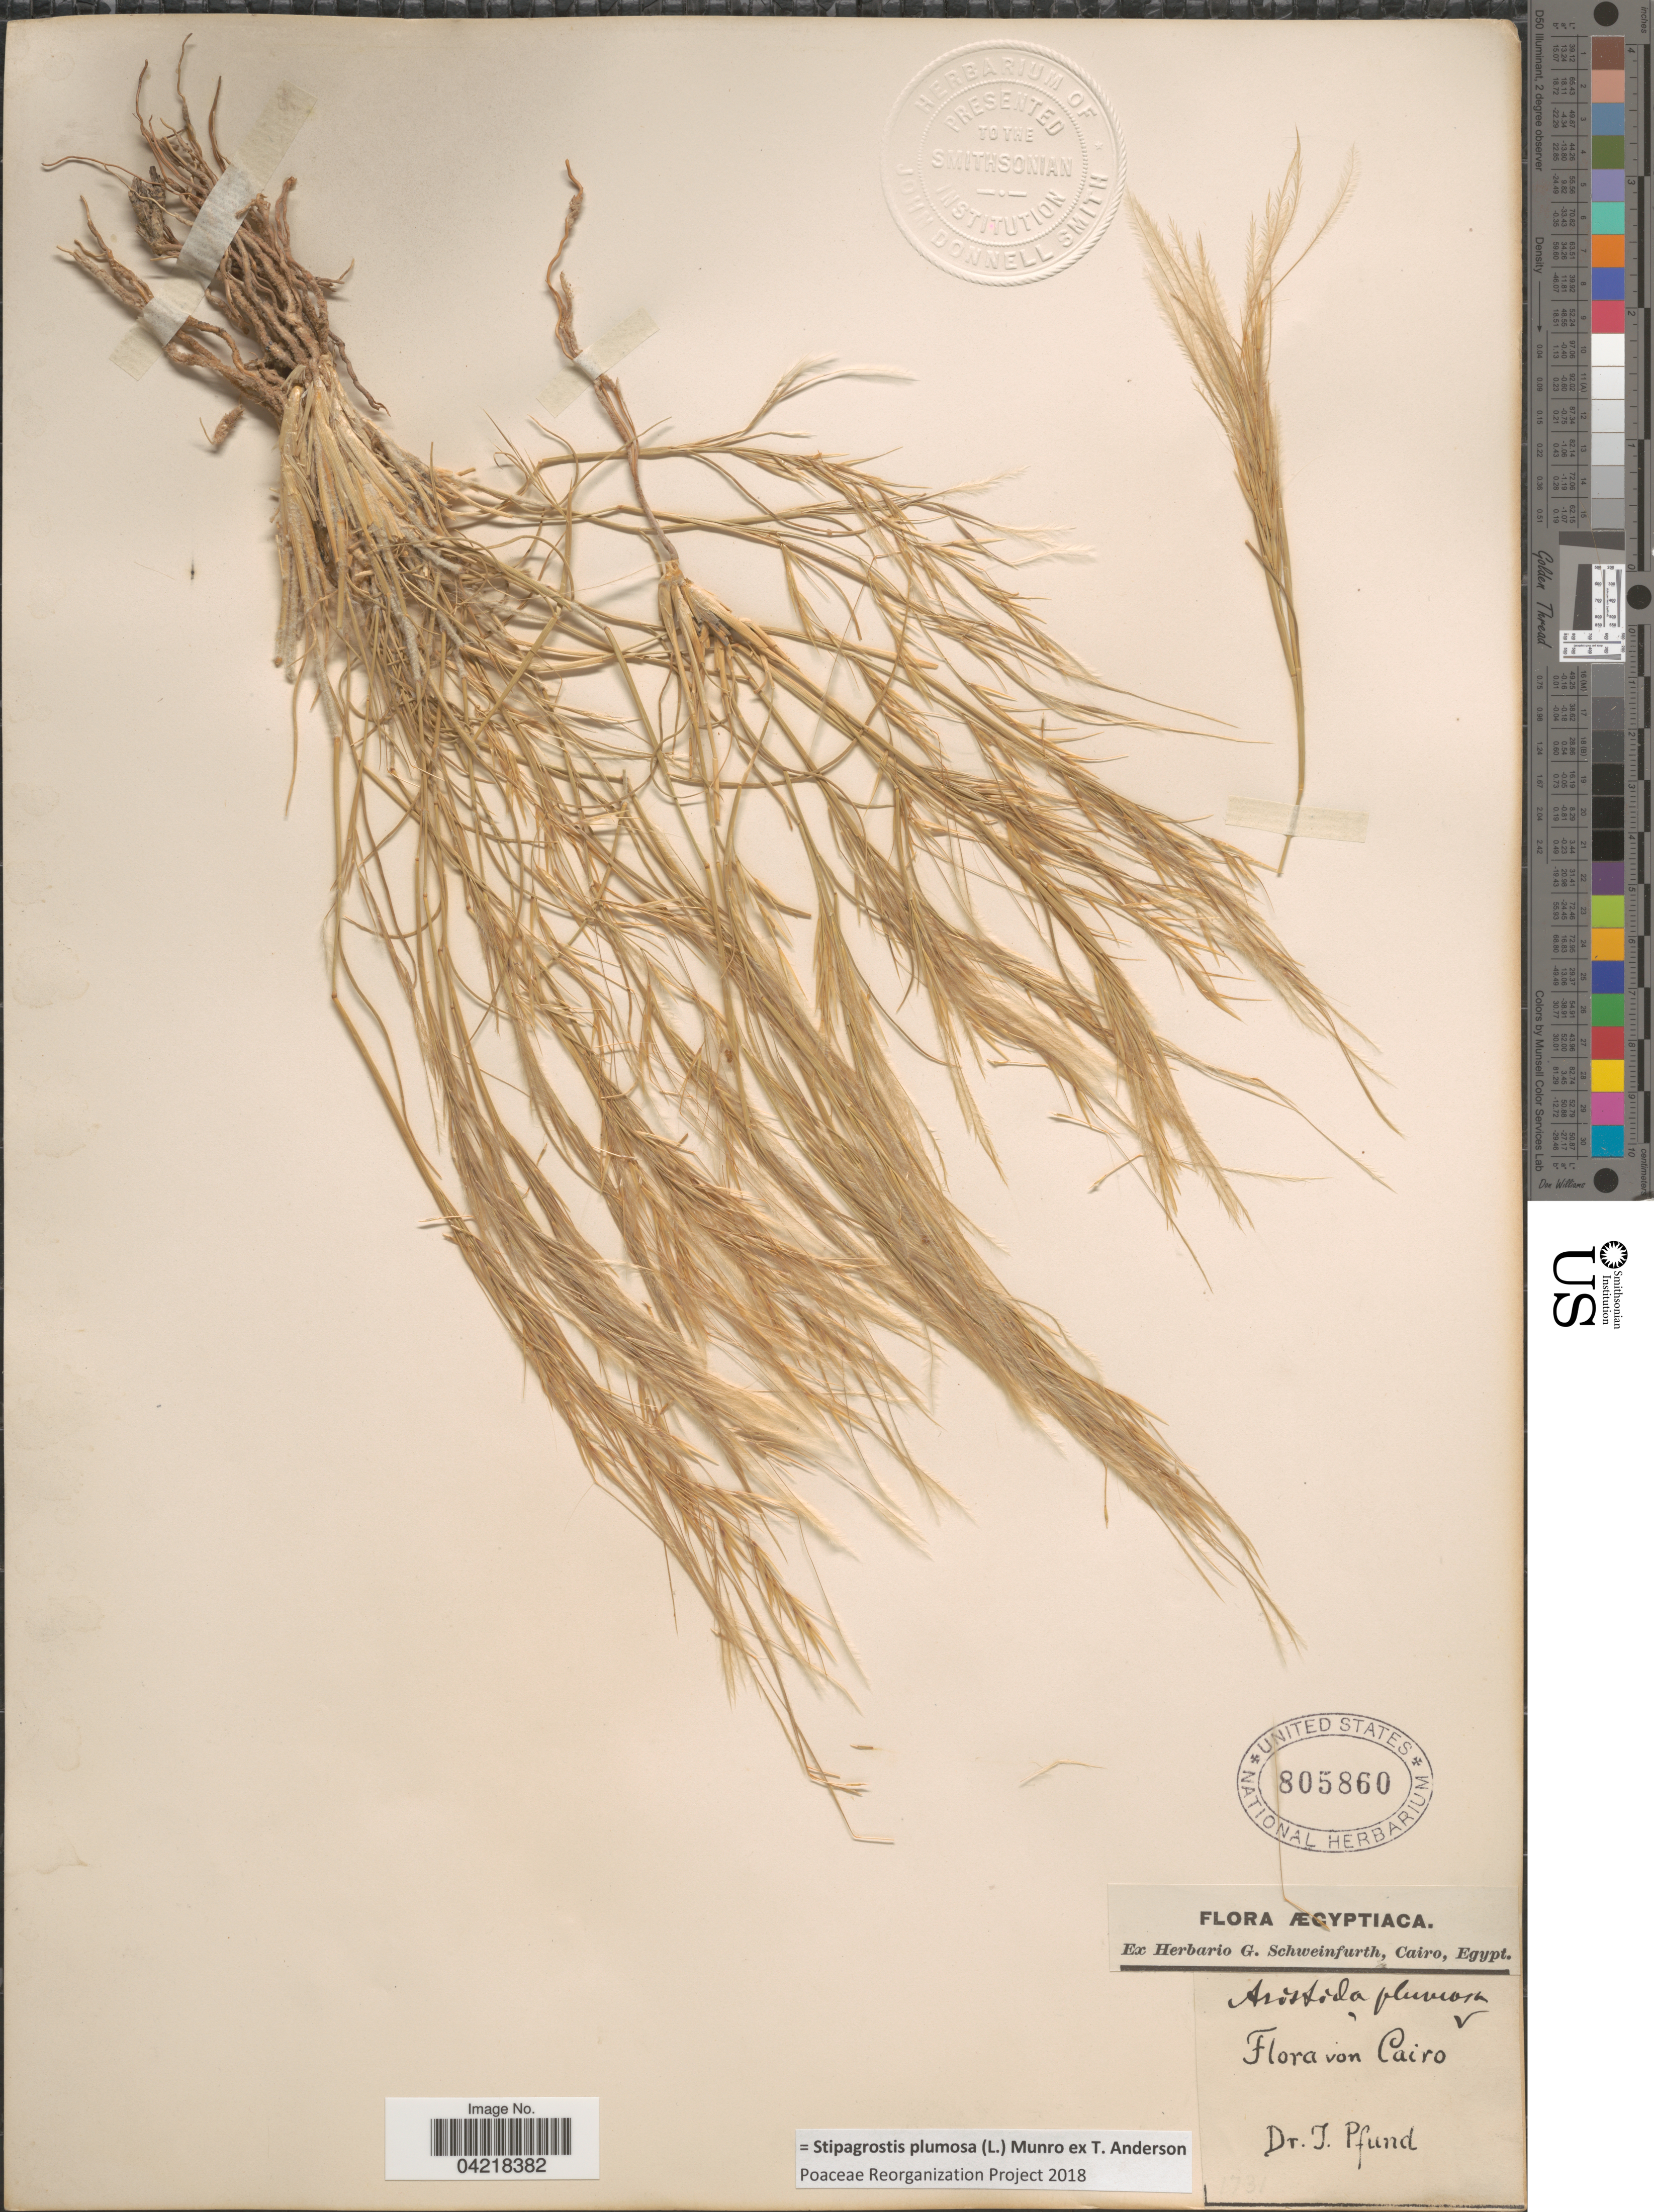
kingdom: Plantae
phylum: Tracheophyta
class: Liliopsida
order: Poales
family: Poaceae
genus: Stipagrostis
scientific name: Stipagrostis plumosa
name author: (L.) Munro ex T. Anderson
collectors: J. Pfund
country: Egypt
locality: Ægyptiaca. Cairo.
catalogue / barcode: US 805860